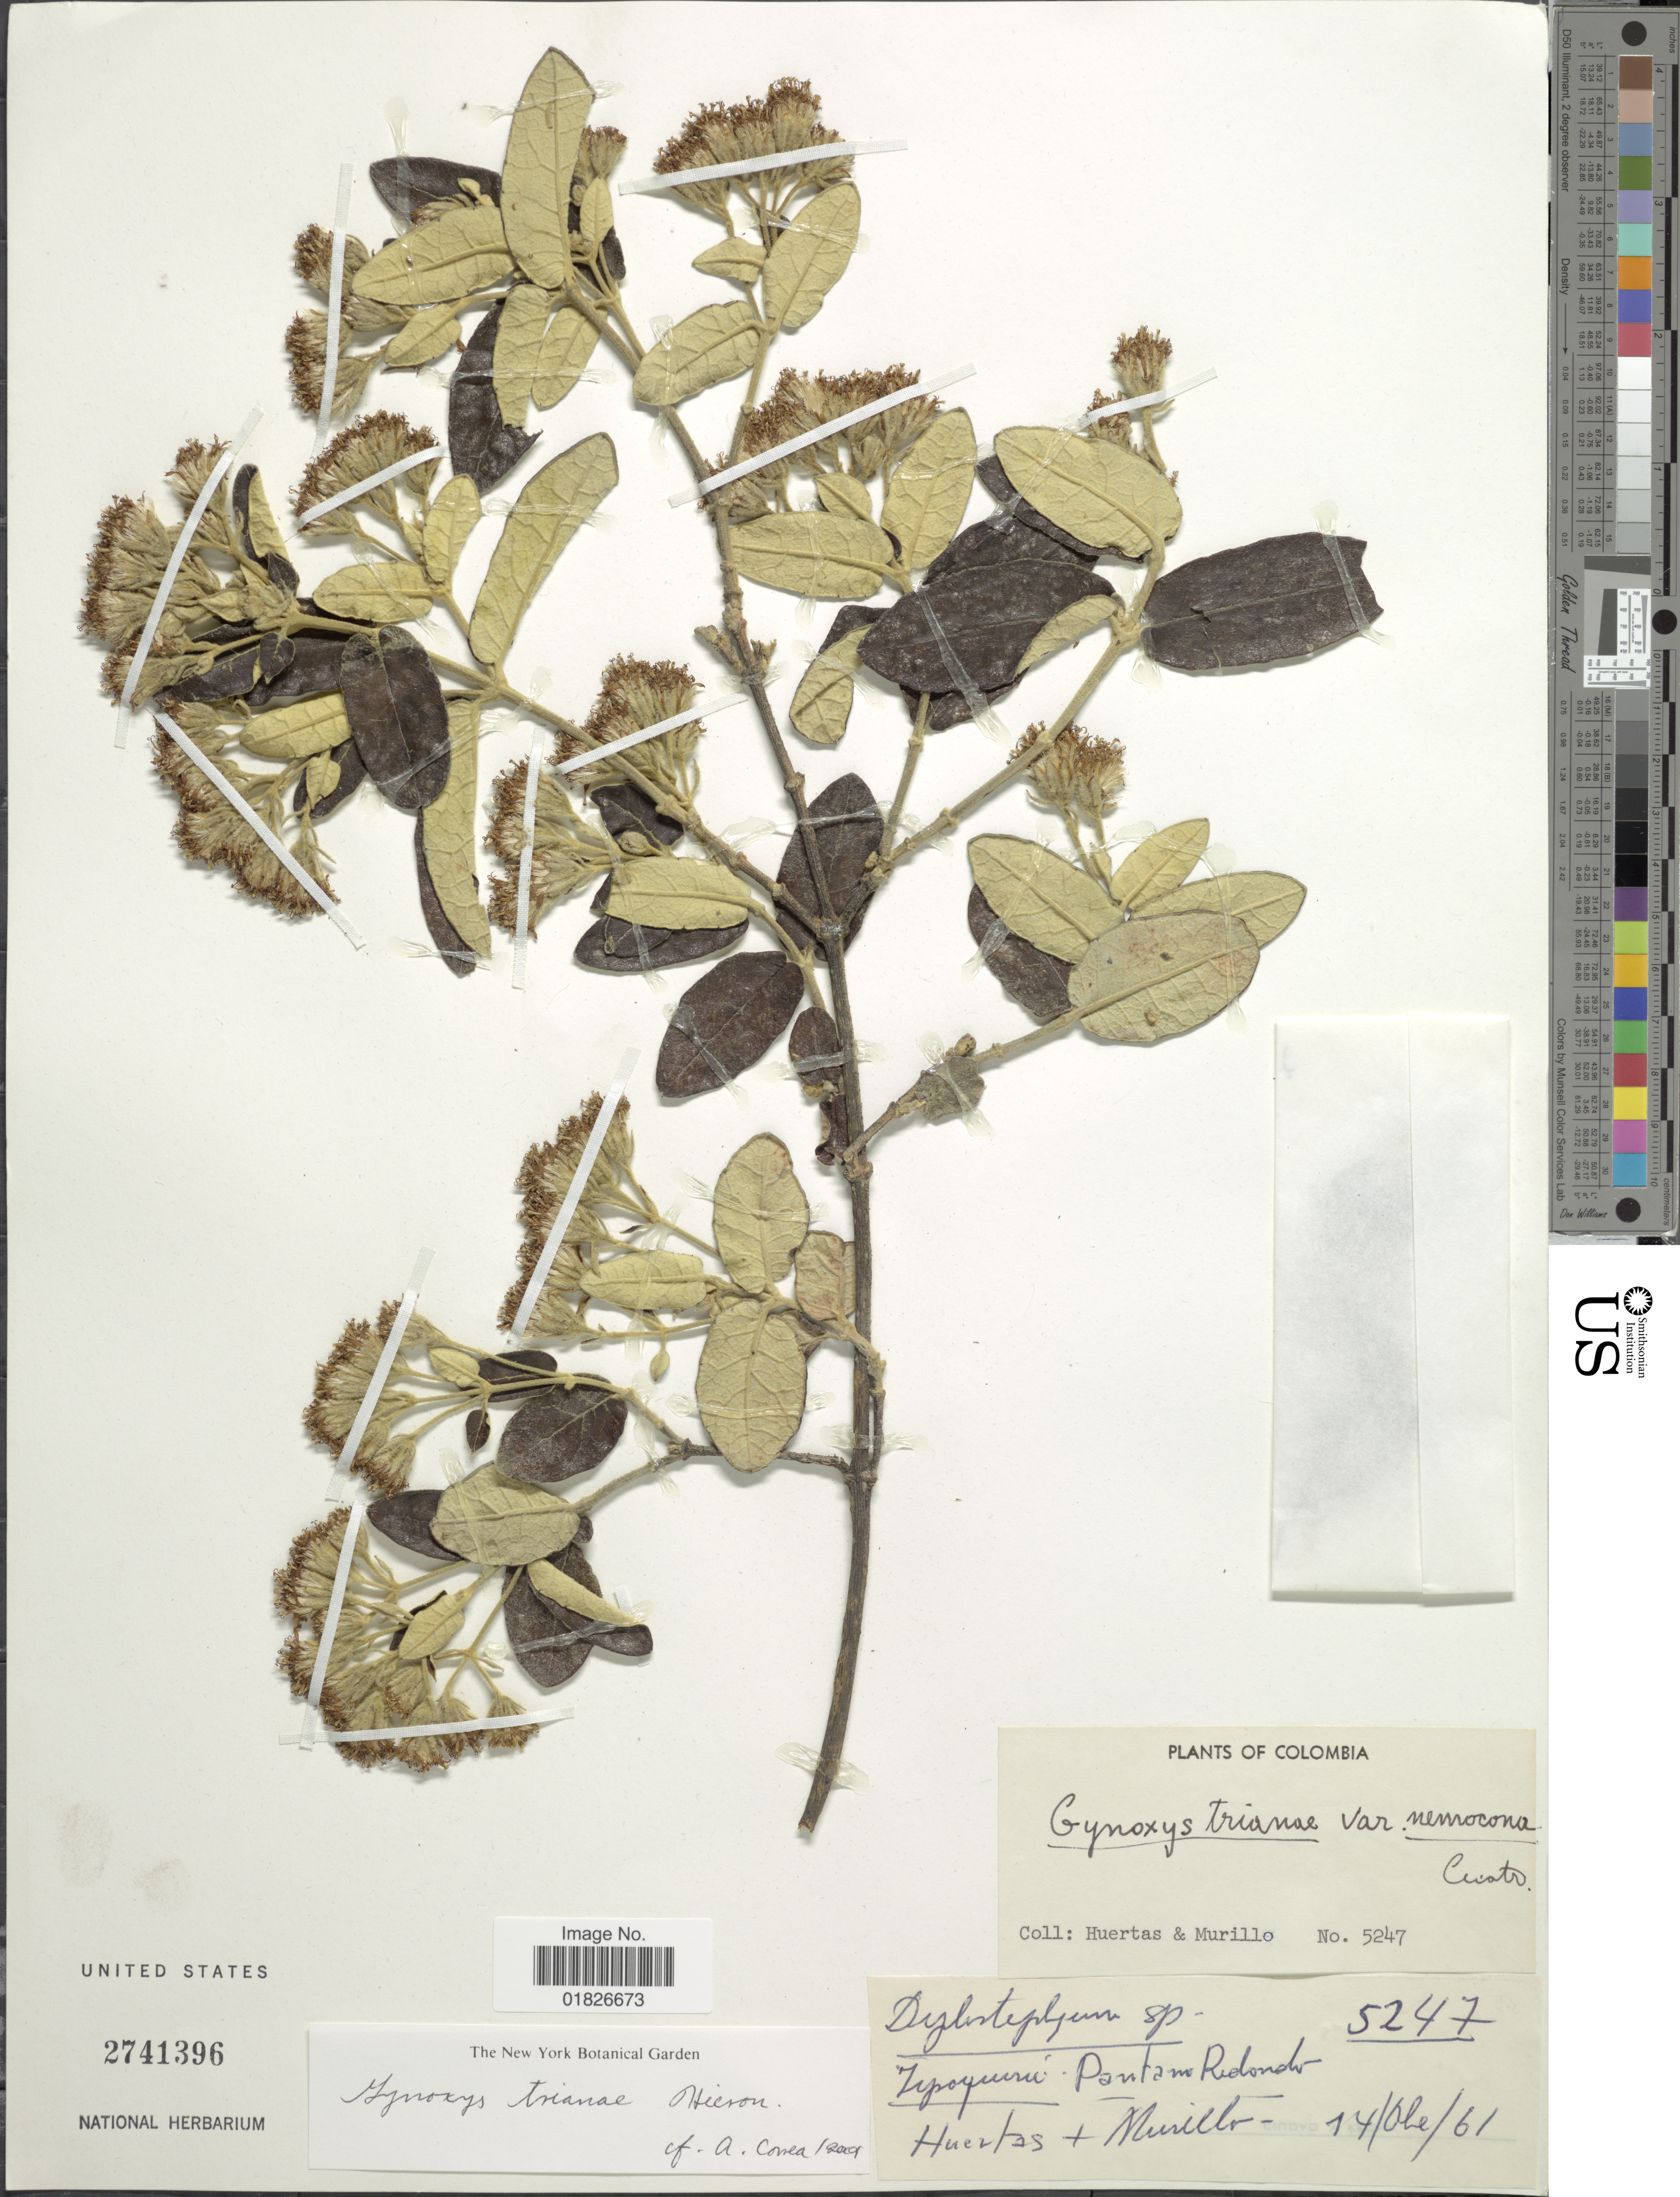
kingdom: Plantae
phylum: Tracheophyta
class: Magnoliopsida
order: Asterales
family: Asteraceae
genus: Gynoxys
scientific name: Gynoxys trianae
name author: Hieron.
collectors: -- Huertas & Murillo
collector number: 5247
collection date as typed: Transcribed d/m/y: 14/10/61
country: Colombia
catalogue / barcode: US 2741396